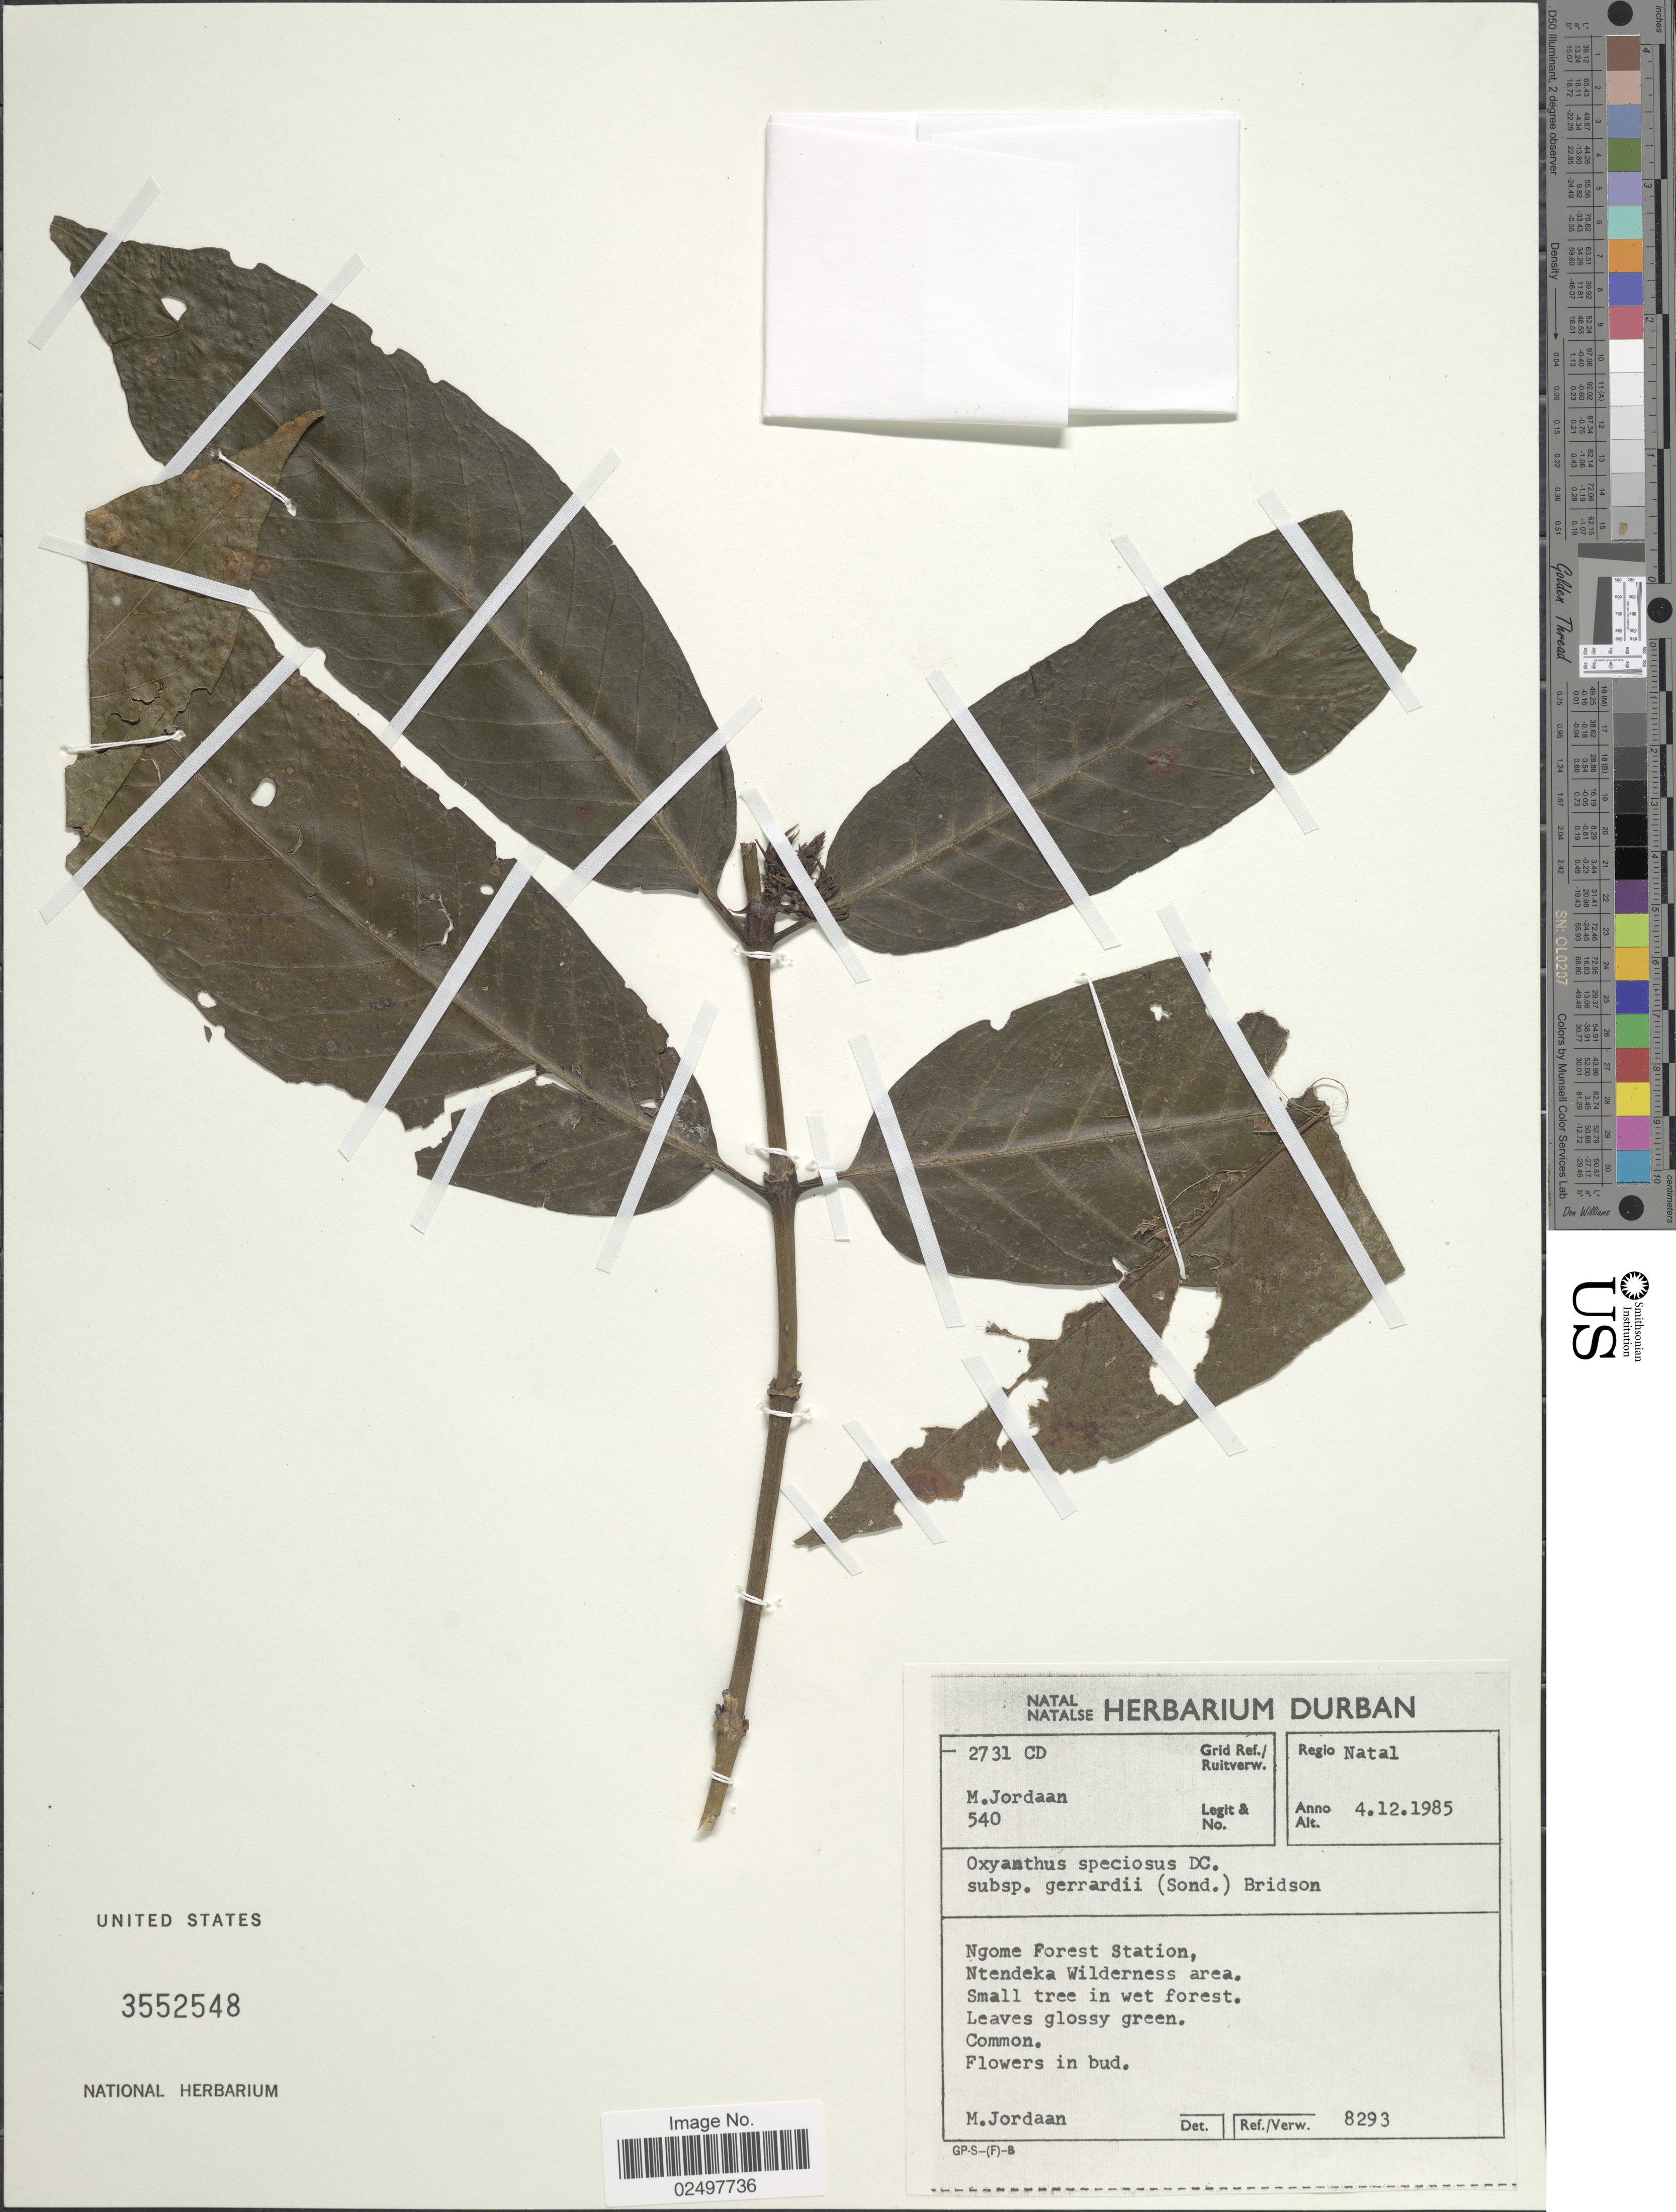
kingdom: Plantae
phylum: Tracheophyta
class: Magnoliopsida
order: Gentianales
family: Rubiaceae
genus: Oxyanthus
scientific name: Oxyanthus speciosus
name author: DC.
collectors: M. Jordaan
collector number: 540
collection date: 1985-12-04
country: South Africa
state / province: KwaZulu-Natal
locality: Regio Natal. Ngome Forest Station, Ntendeka Wilderness area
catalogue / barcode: US 3552548